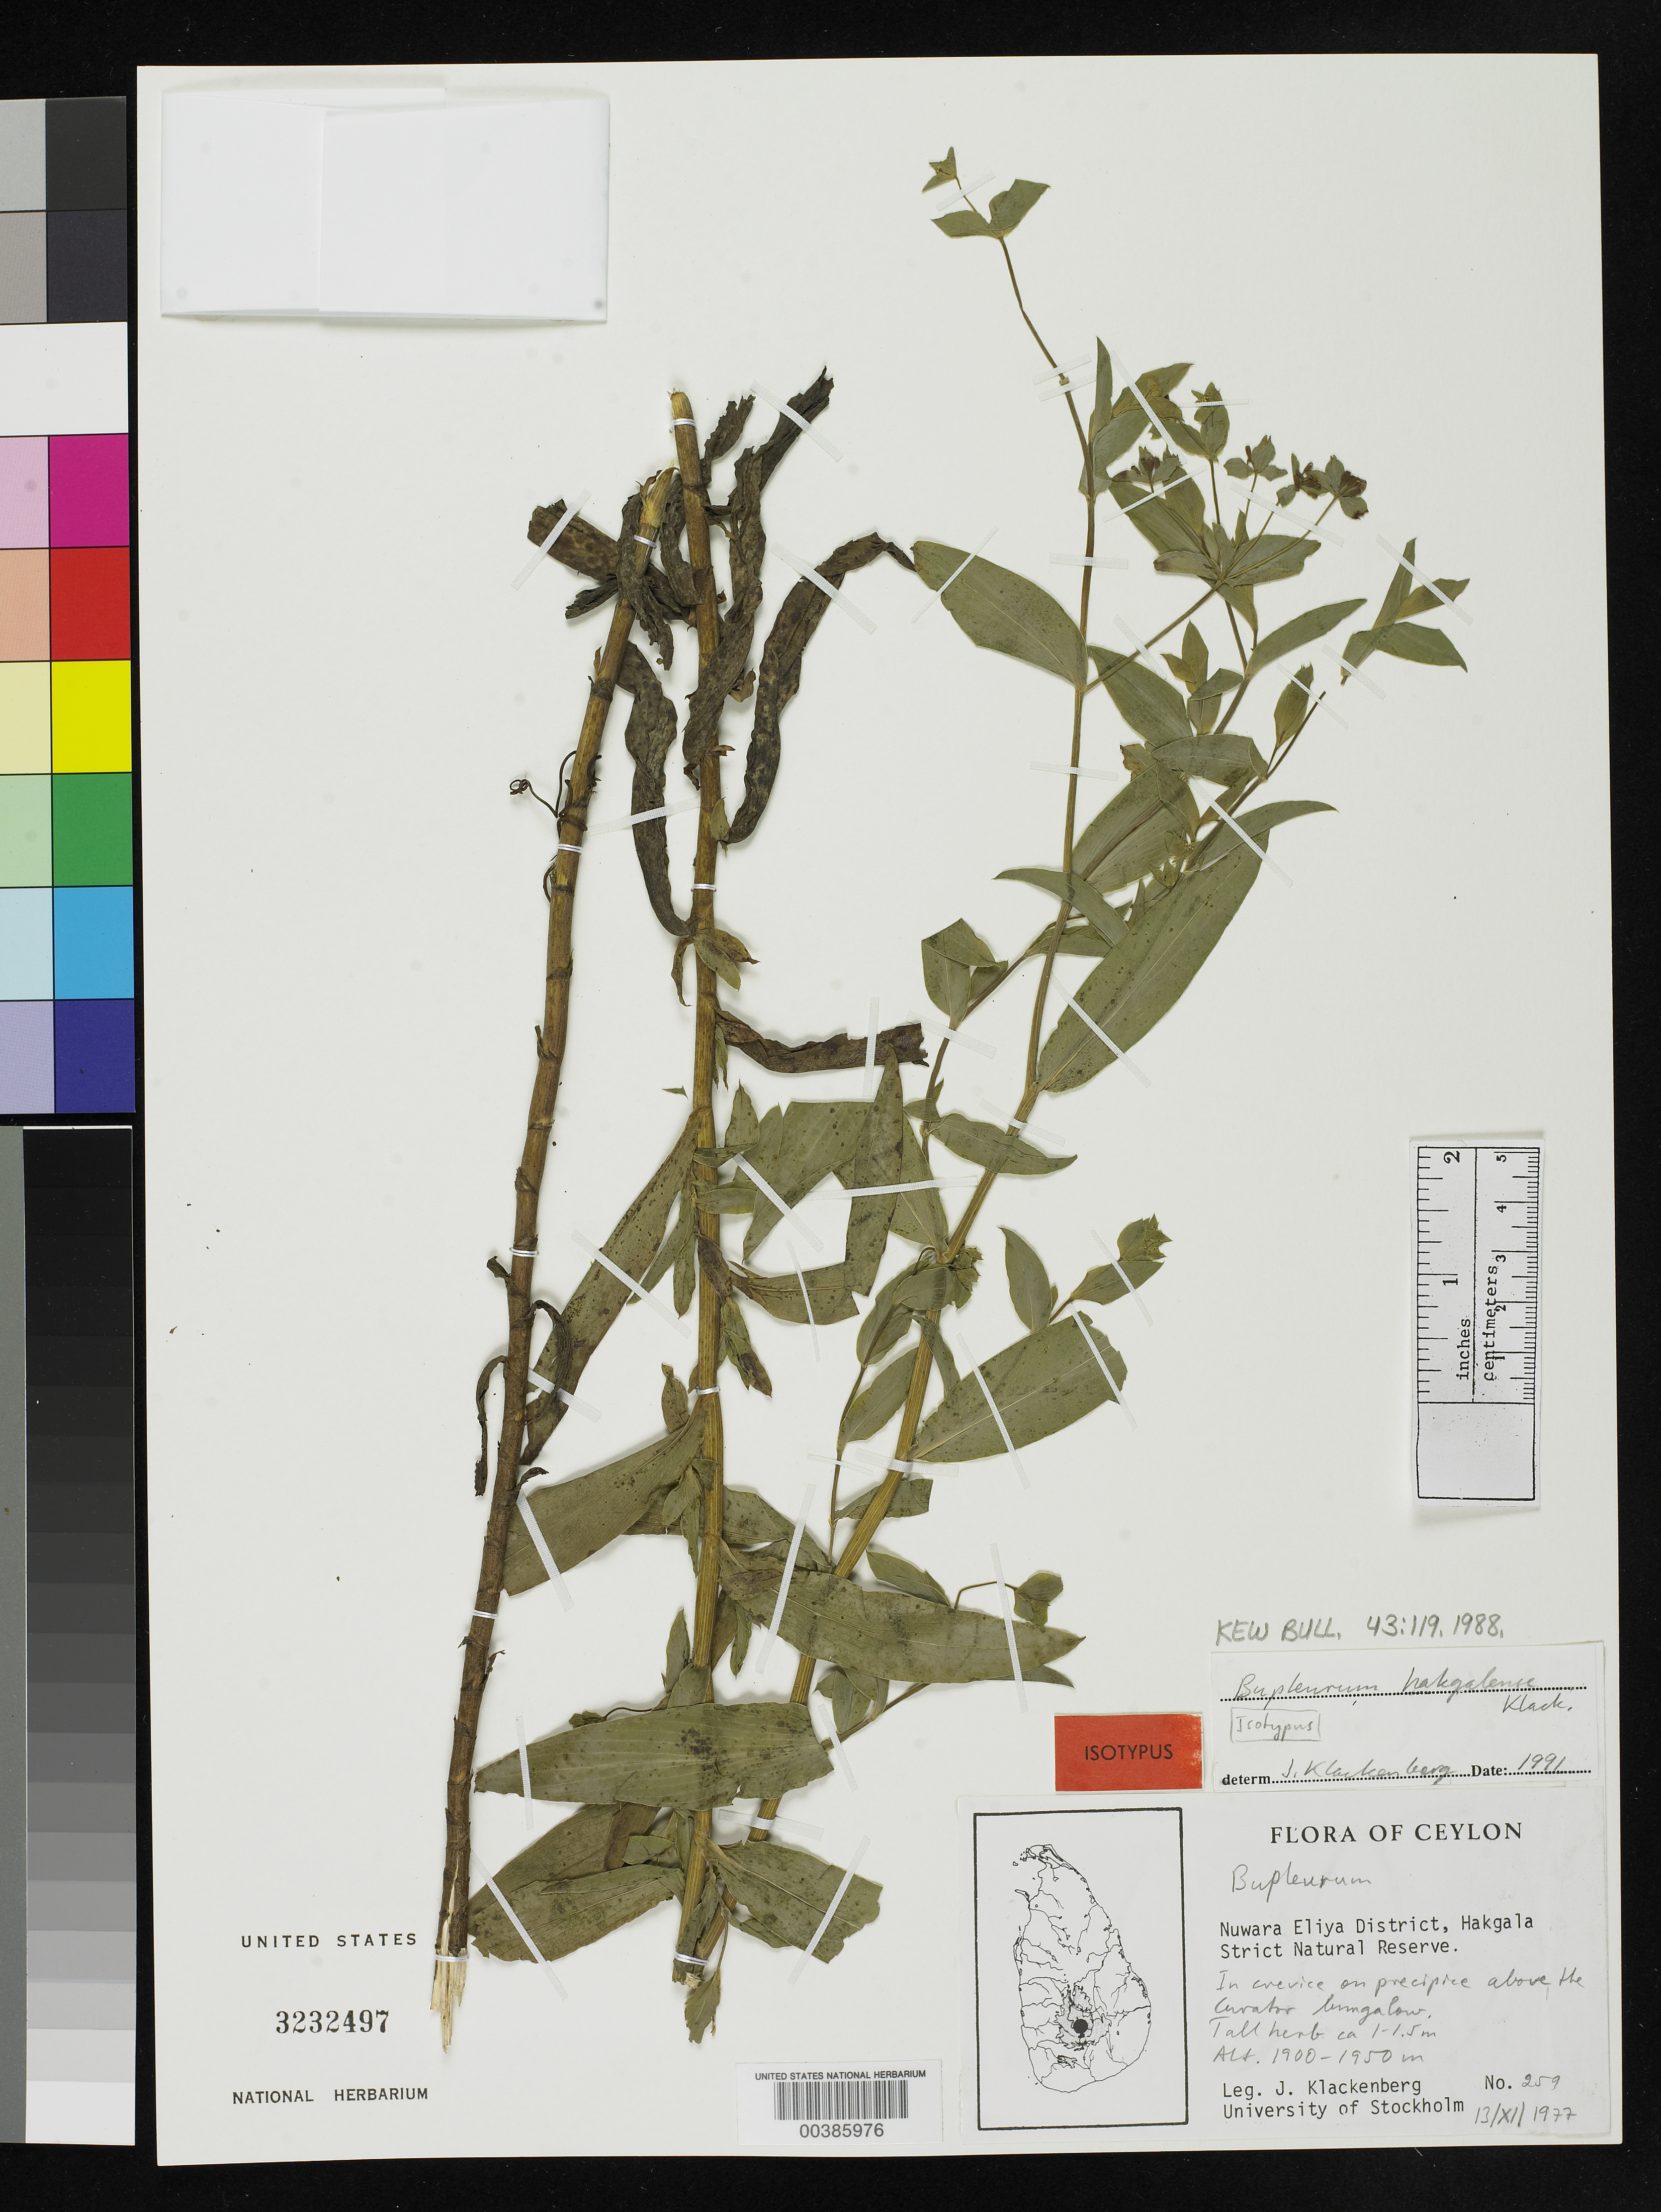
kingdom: Plantae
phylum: Tracheophyta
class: Magnoliopsida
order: Apiales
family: Apiaceae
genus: Bupleurum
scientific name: Bupleurum hakgalence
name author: Klack.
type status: Isotype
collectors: J. Klackenberg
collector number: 259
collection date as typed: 13 Nov 1977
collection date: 1977-11-13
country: Sri Lanka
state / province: Central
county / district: Nuwara Eliya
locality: Hakgala Strict Natural Reserve.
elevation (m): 1900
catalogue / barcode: US 3232497